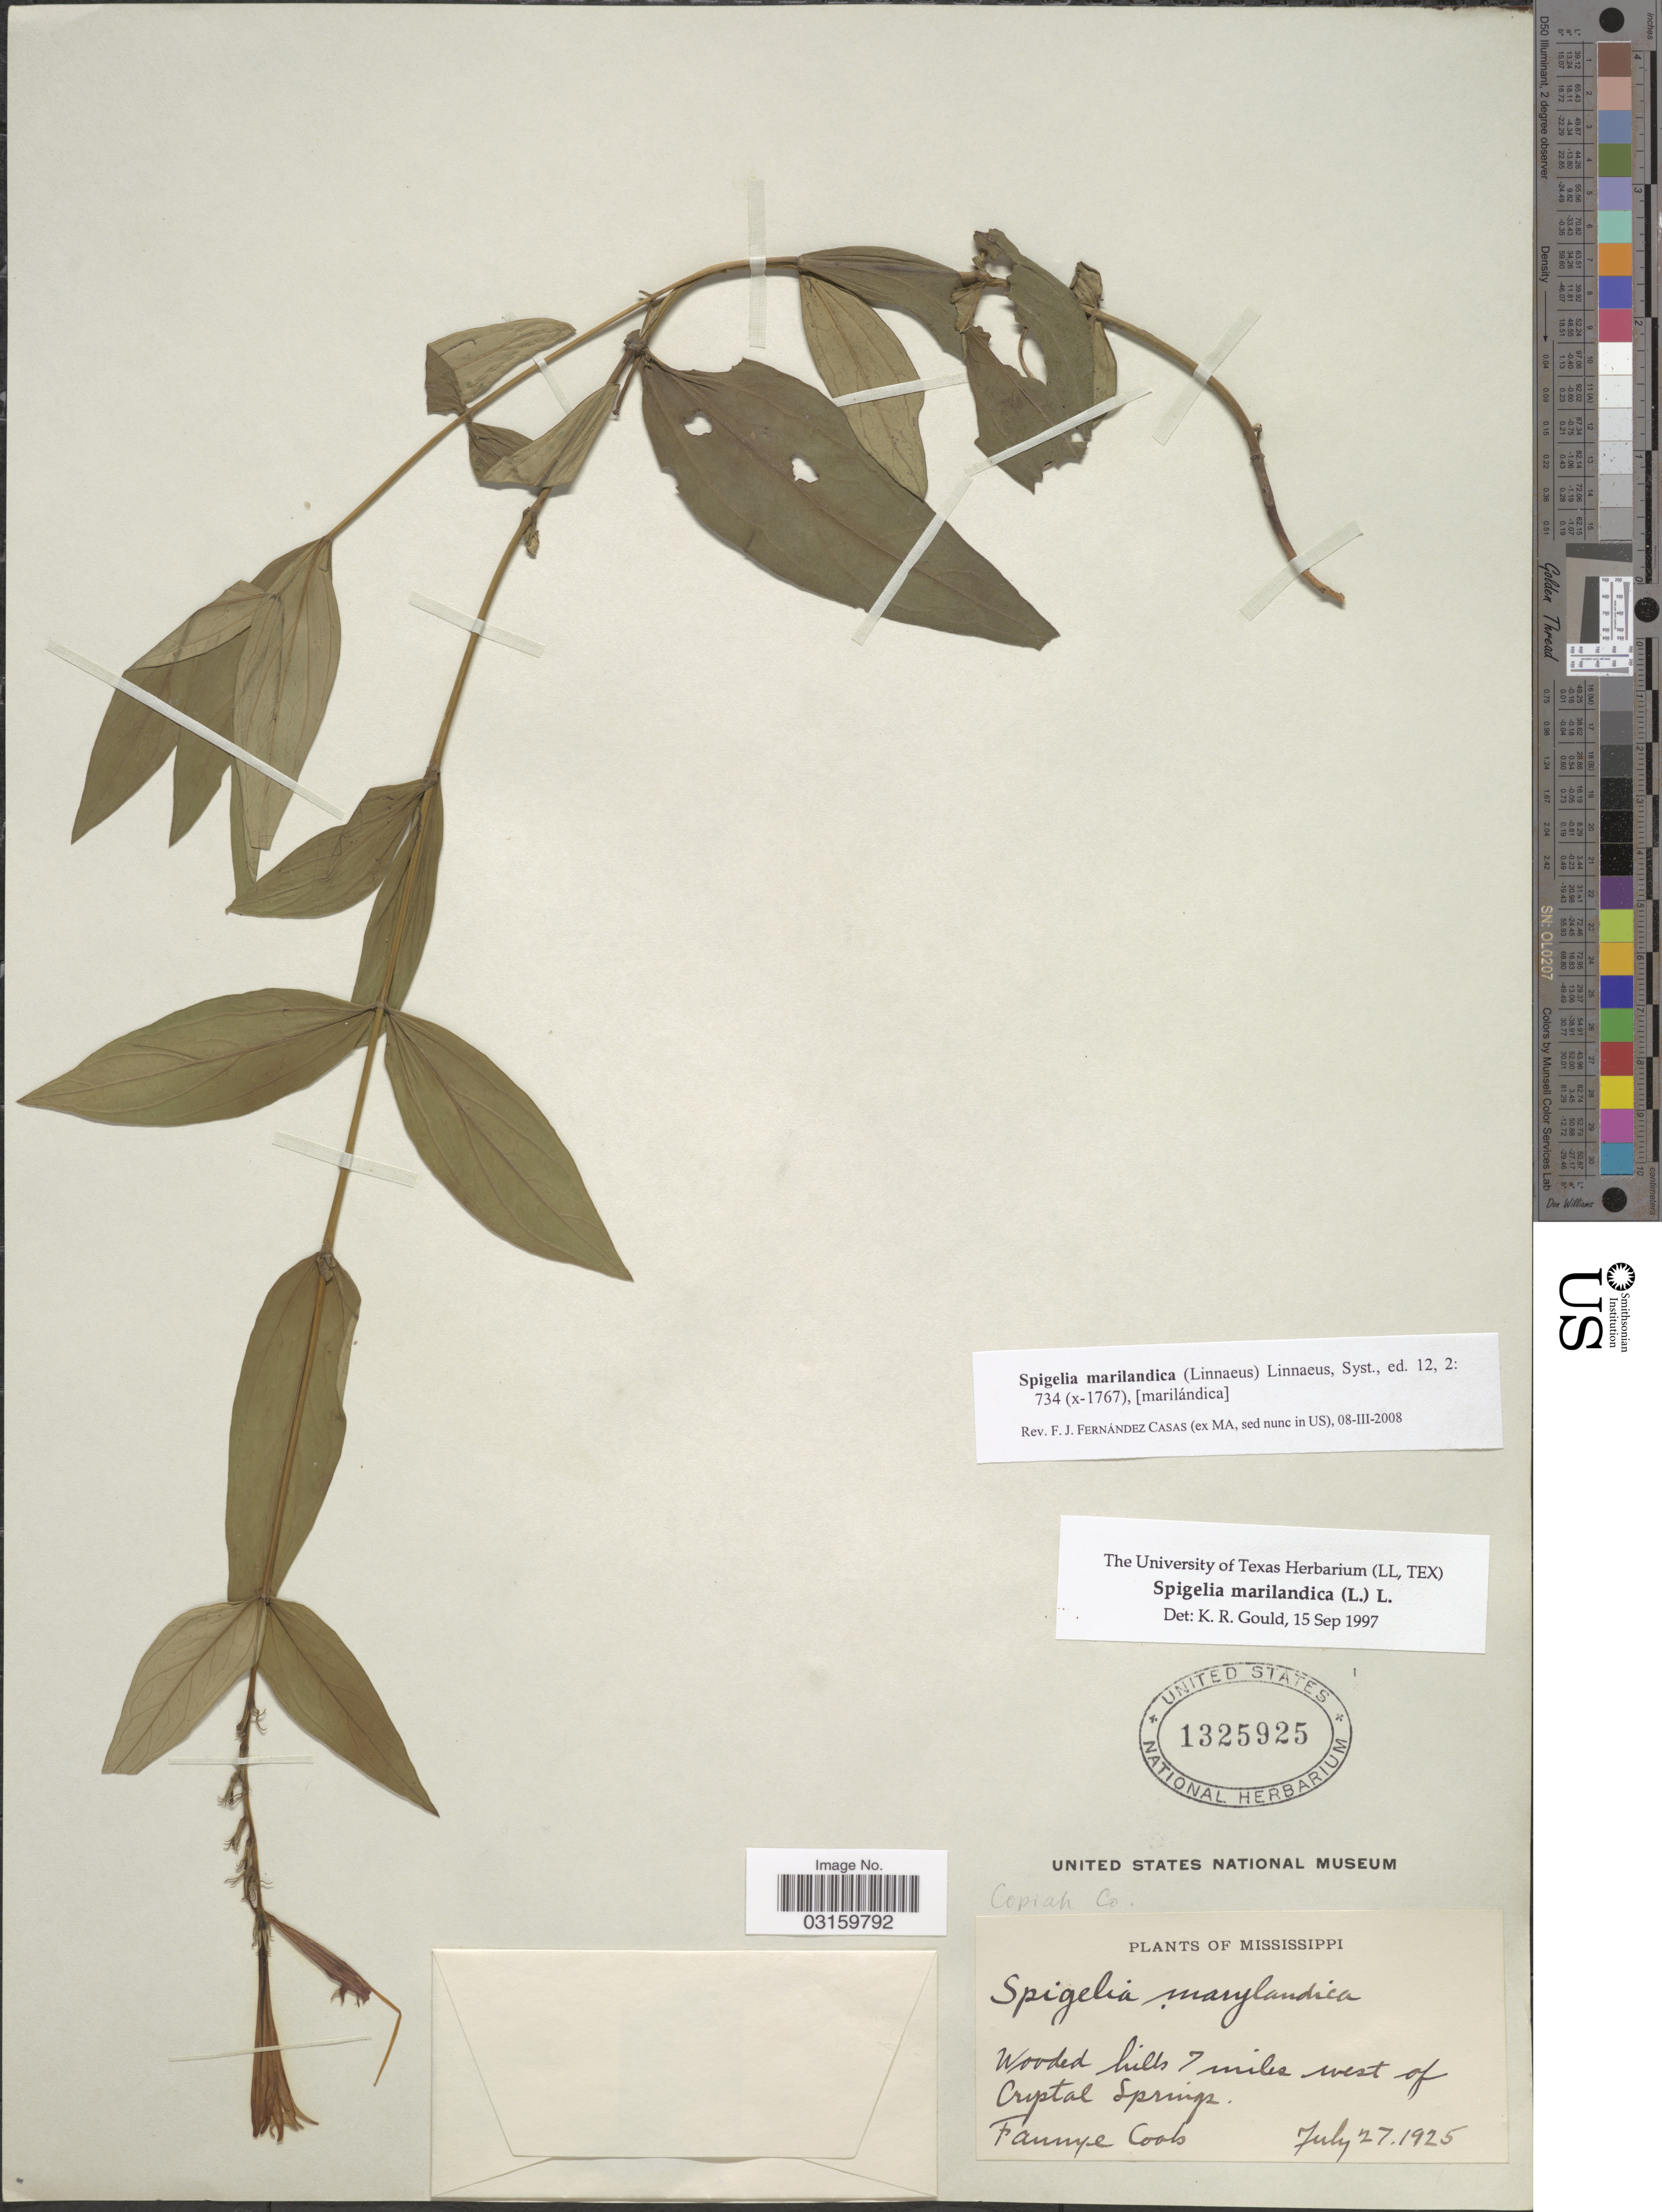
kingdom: Plantae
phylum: Tracheophyta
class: Magnoliopsida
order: Gentianales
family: Loganiaceae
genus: Spigelia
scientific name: Spigelia marilandica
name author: (L.) L.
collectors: F. A. Cook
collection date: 1925-07-27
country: United States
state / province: Mississippi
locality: Copiah Co., Wooded hills 7 miles west of Crystal Springs.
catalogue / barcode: US 1325925